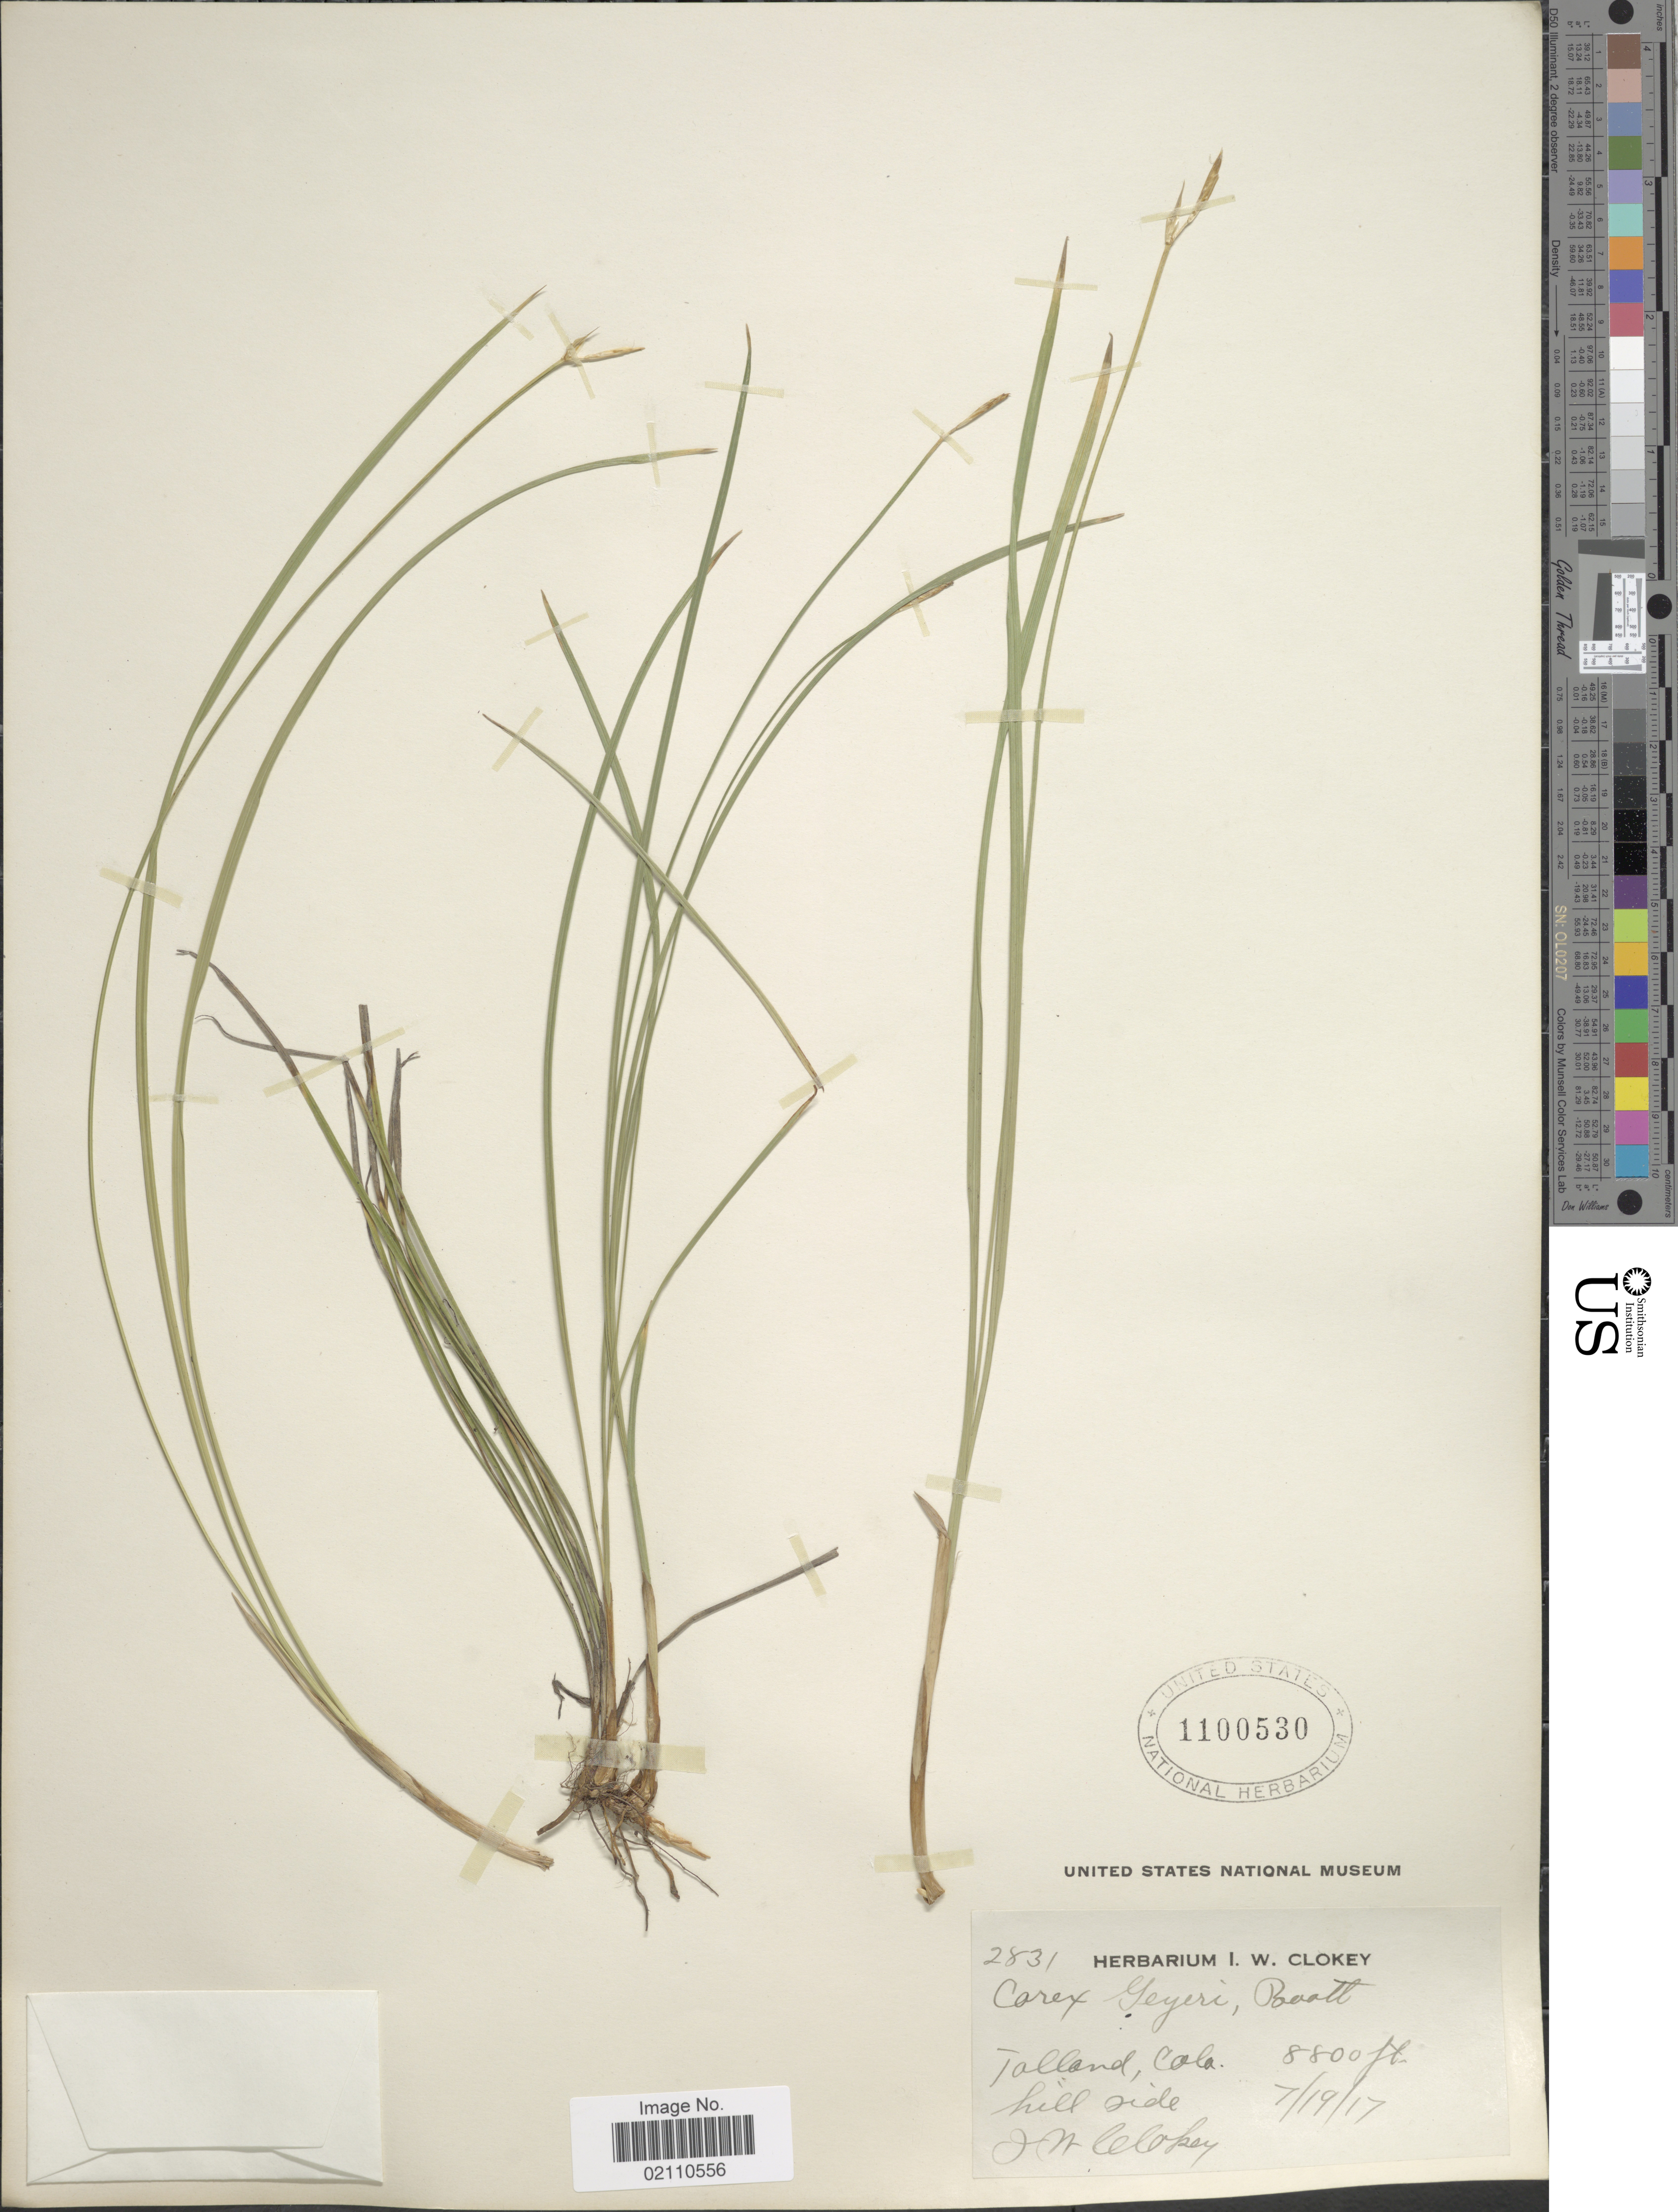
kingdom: Plantae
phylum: Tracheophyta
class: Liliopsida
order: Poales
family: Cyperaceae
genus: Carex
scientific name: Carex geyeri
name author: Boott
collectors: I. W. Clokey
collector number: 2831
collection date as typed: Transcribed d/m/y: 19/7/17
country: United States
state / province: Colorado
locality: Tolland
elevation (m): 2682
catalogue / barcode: US 1100530